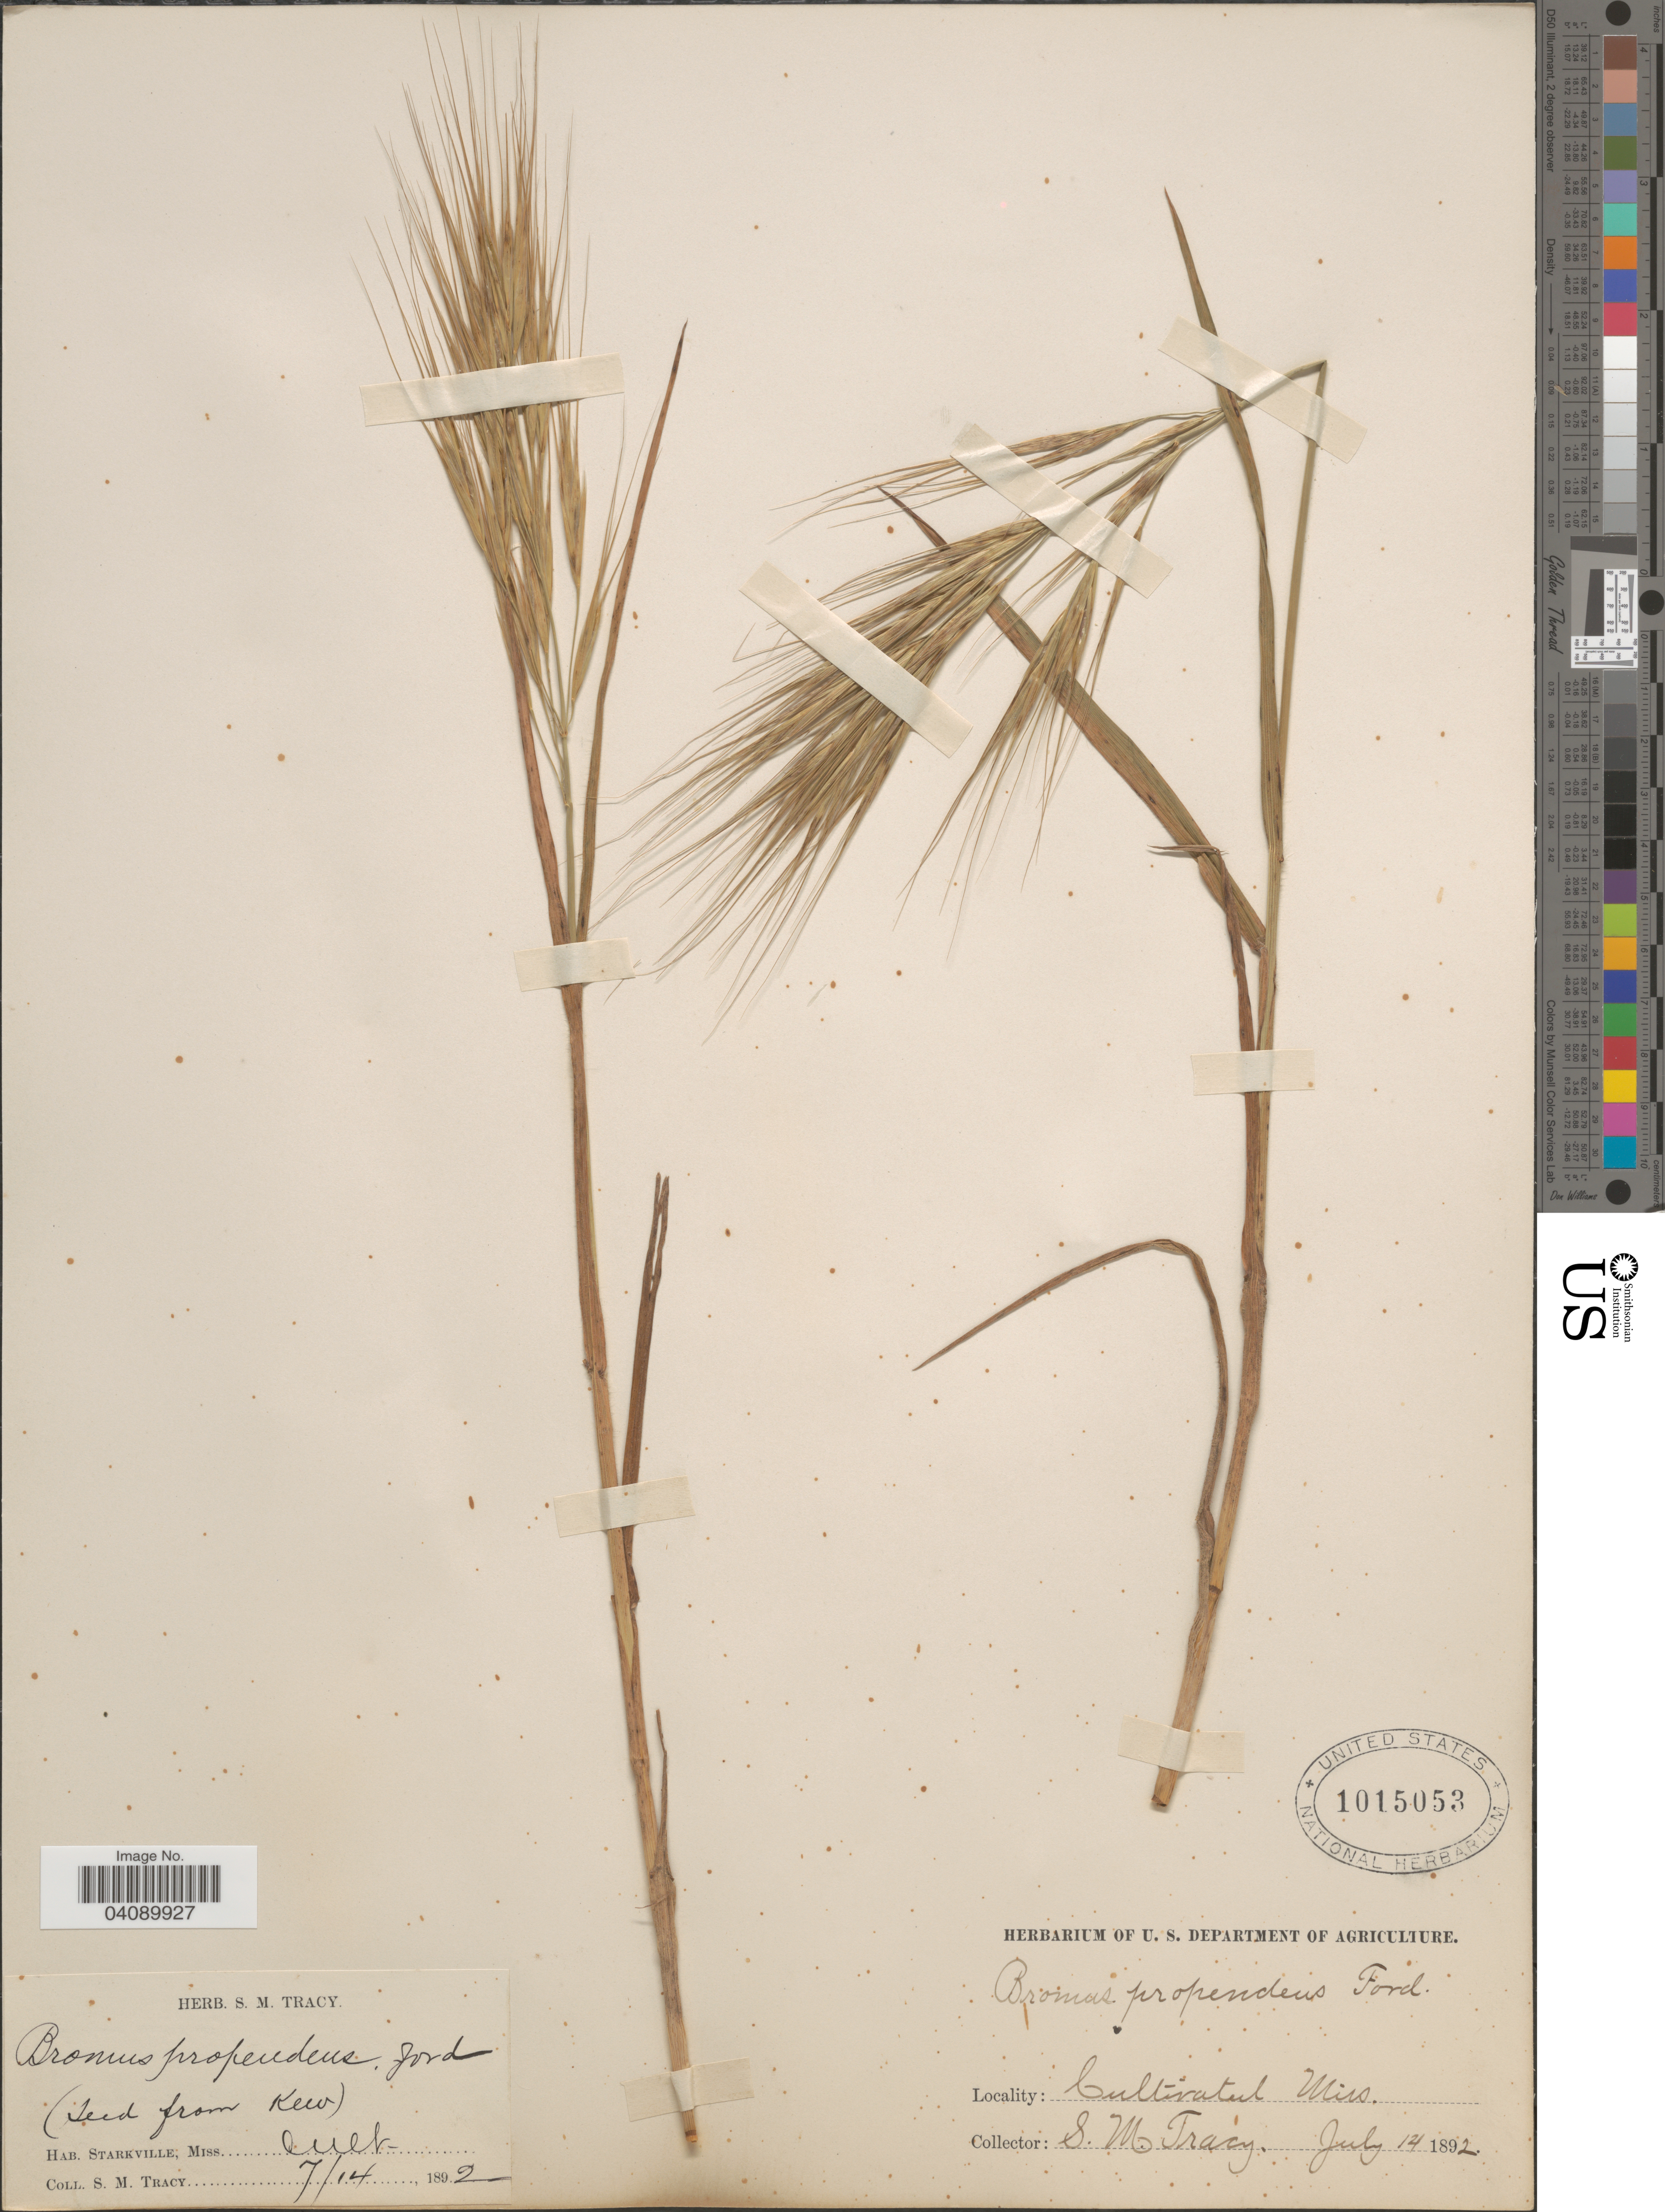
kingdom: Plantae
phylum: Tracheophyta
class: Liliopsida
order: Poales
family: Poaceae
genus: Bromus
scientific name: Bromus rigidus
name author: Roth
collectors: S. M. Tracy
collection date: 1892-07-14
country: United States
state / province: Mississippi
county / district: Oktibbeha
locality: Starkville. Cult.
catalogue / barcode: US 1015053